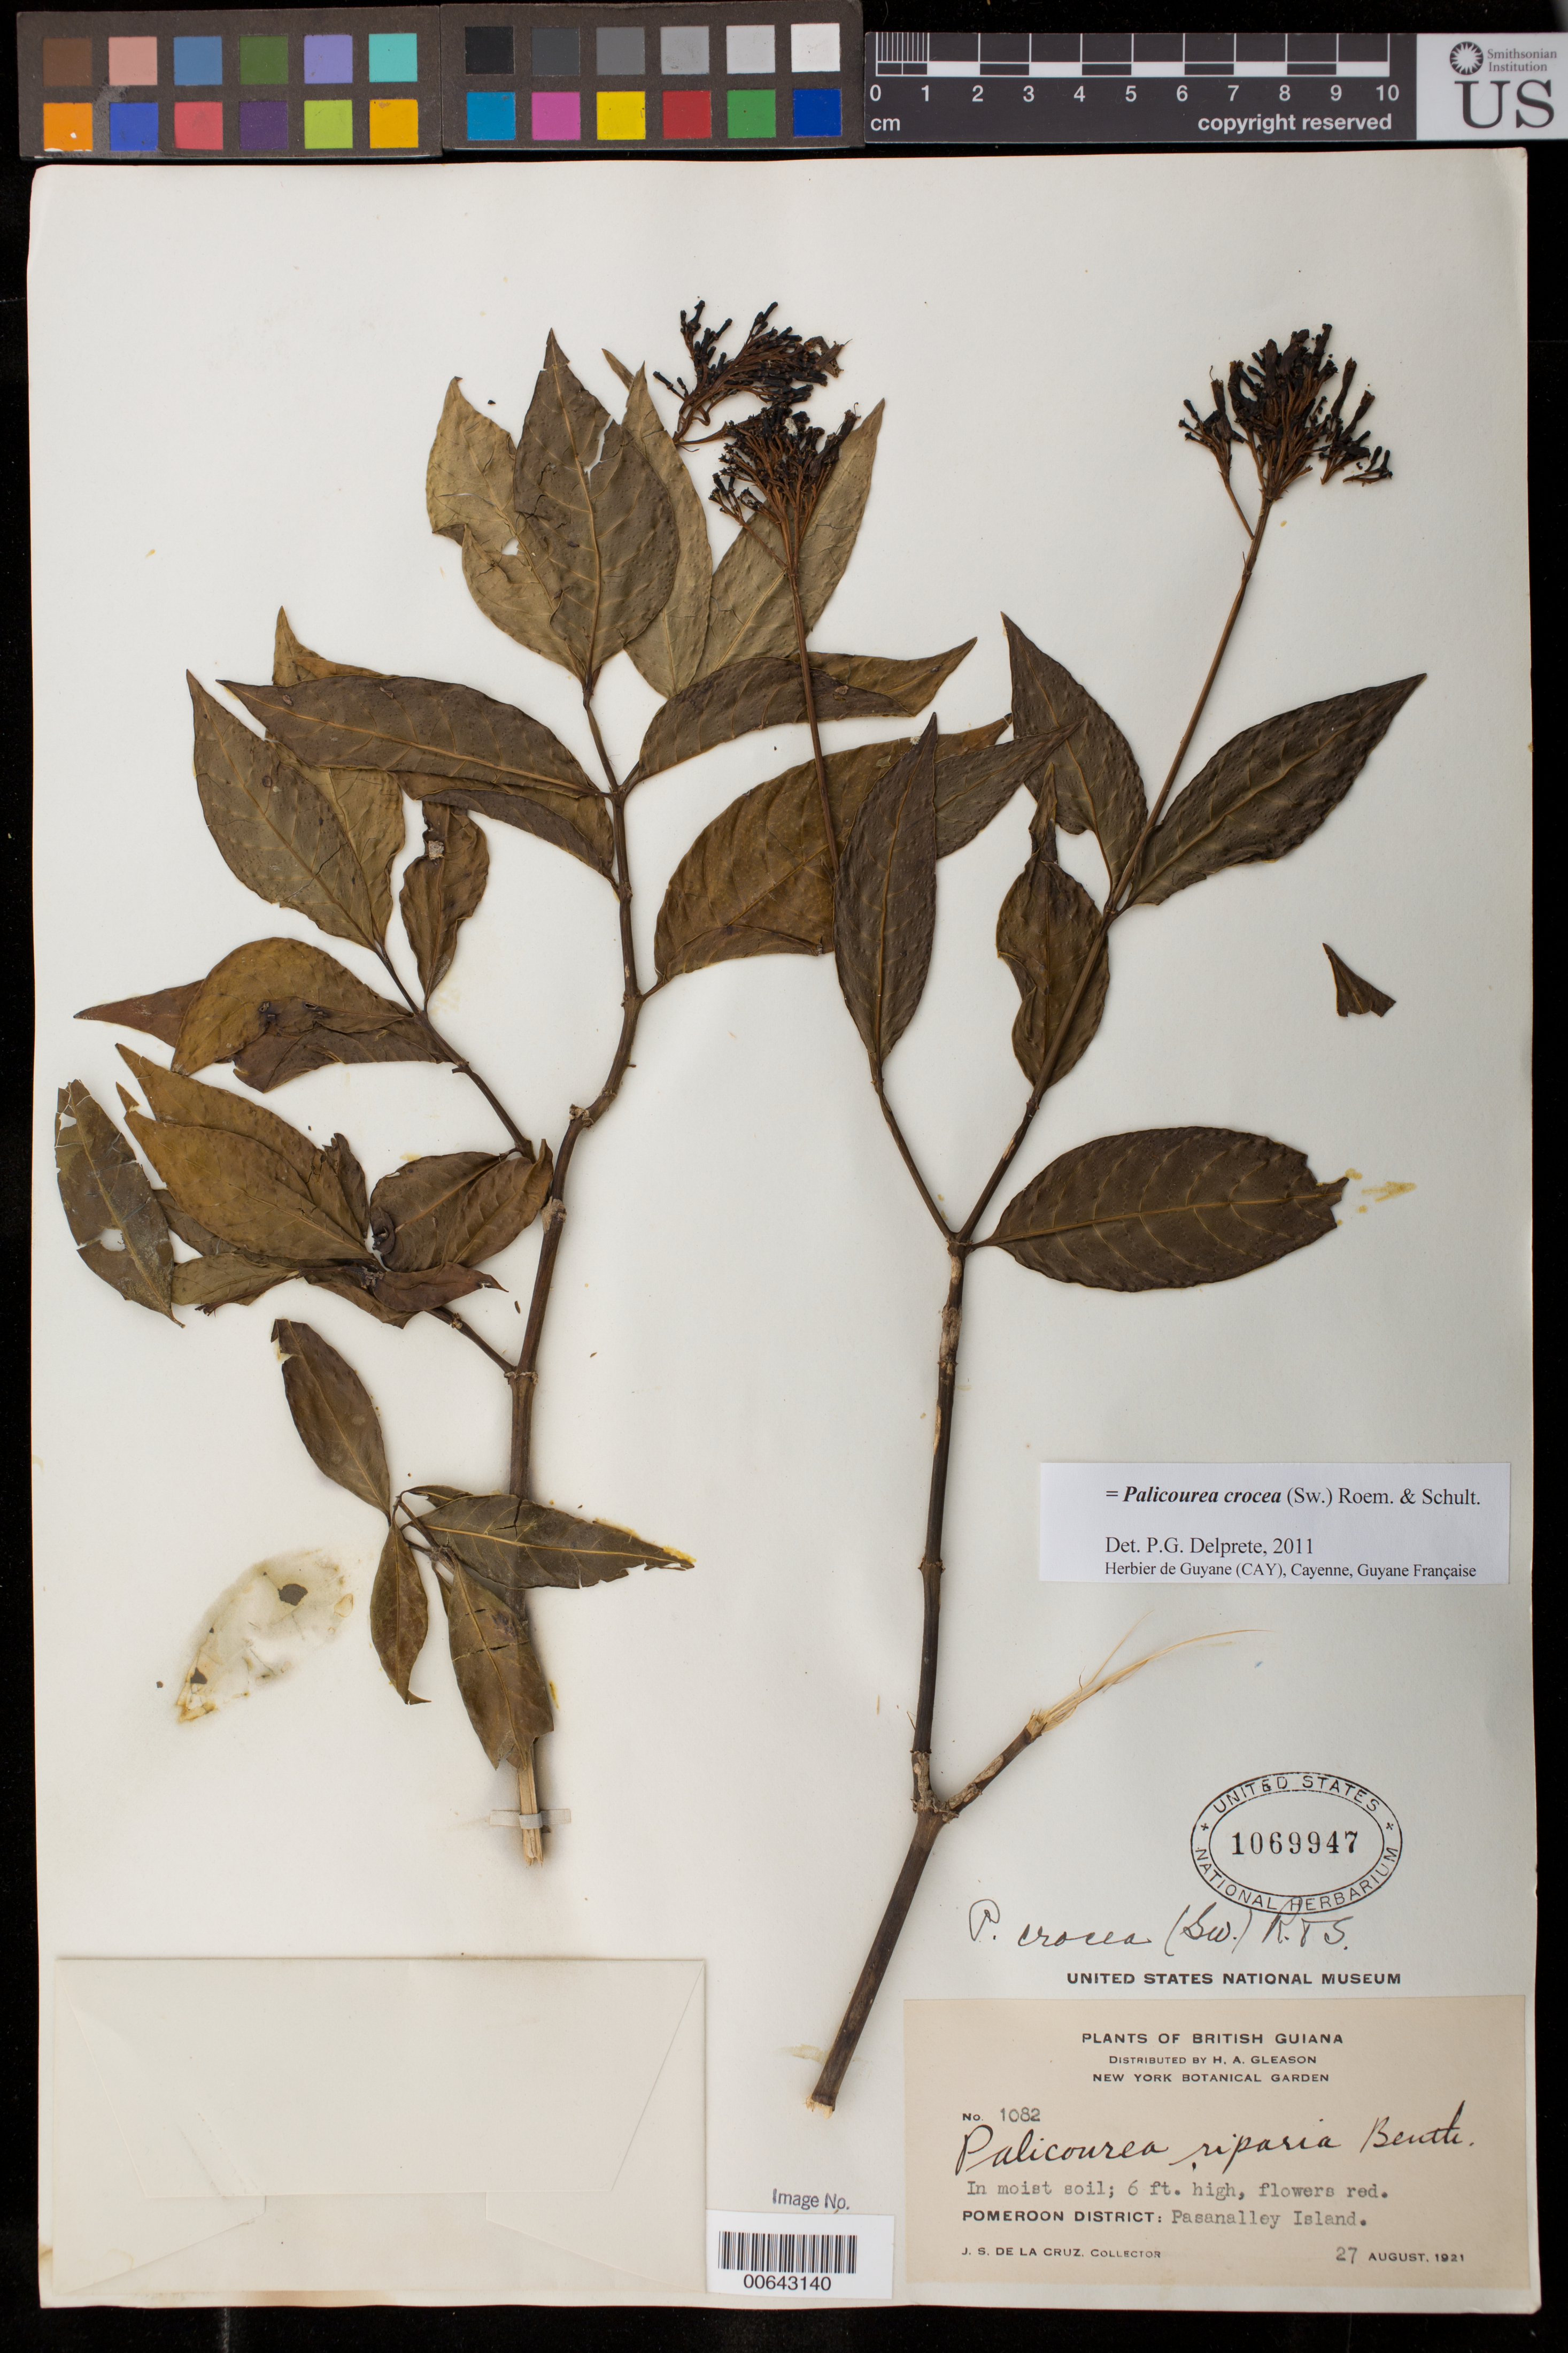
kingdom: Plantae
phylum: Tracheophyta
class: Magnoliopsida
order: Gentianales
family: Rubiaceae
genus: Palicourea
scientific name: Palicourea crocea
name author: (Sw.) Schult.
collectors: J. S. de la Cruz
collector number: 1082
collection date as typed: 27-Aug-21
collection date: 1921-08-27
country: Guyana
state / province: Barima-Waini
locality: Pasanalley Island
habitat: Moist soil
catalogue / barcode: US 1069947